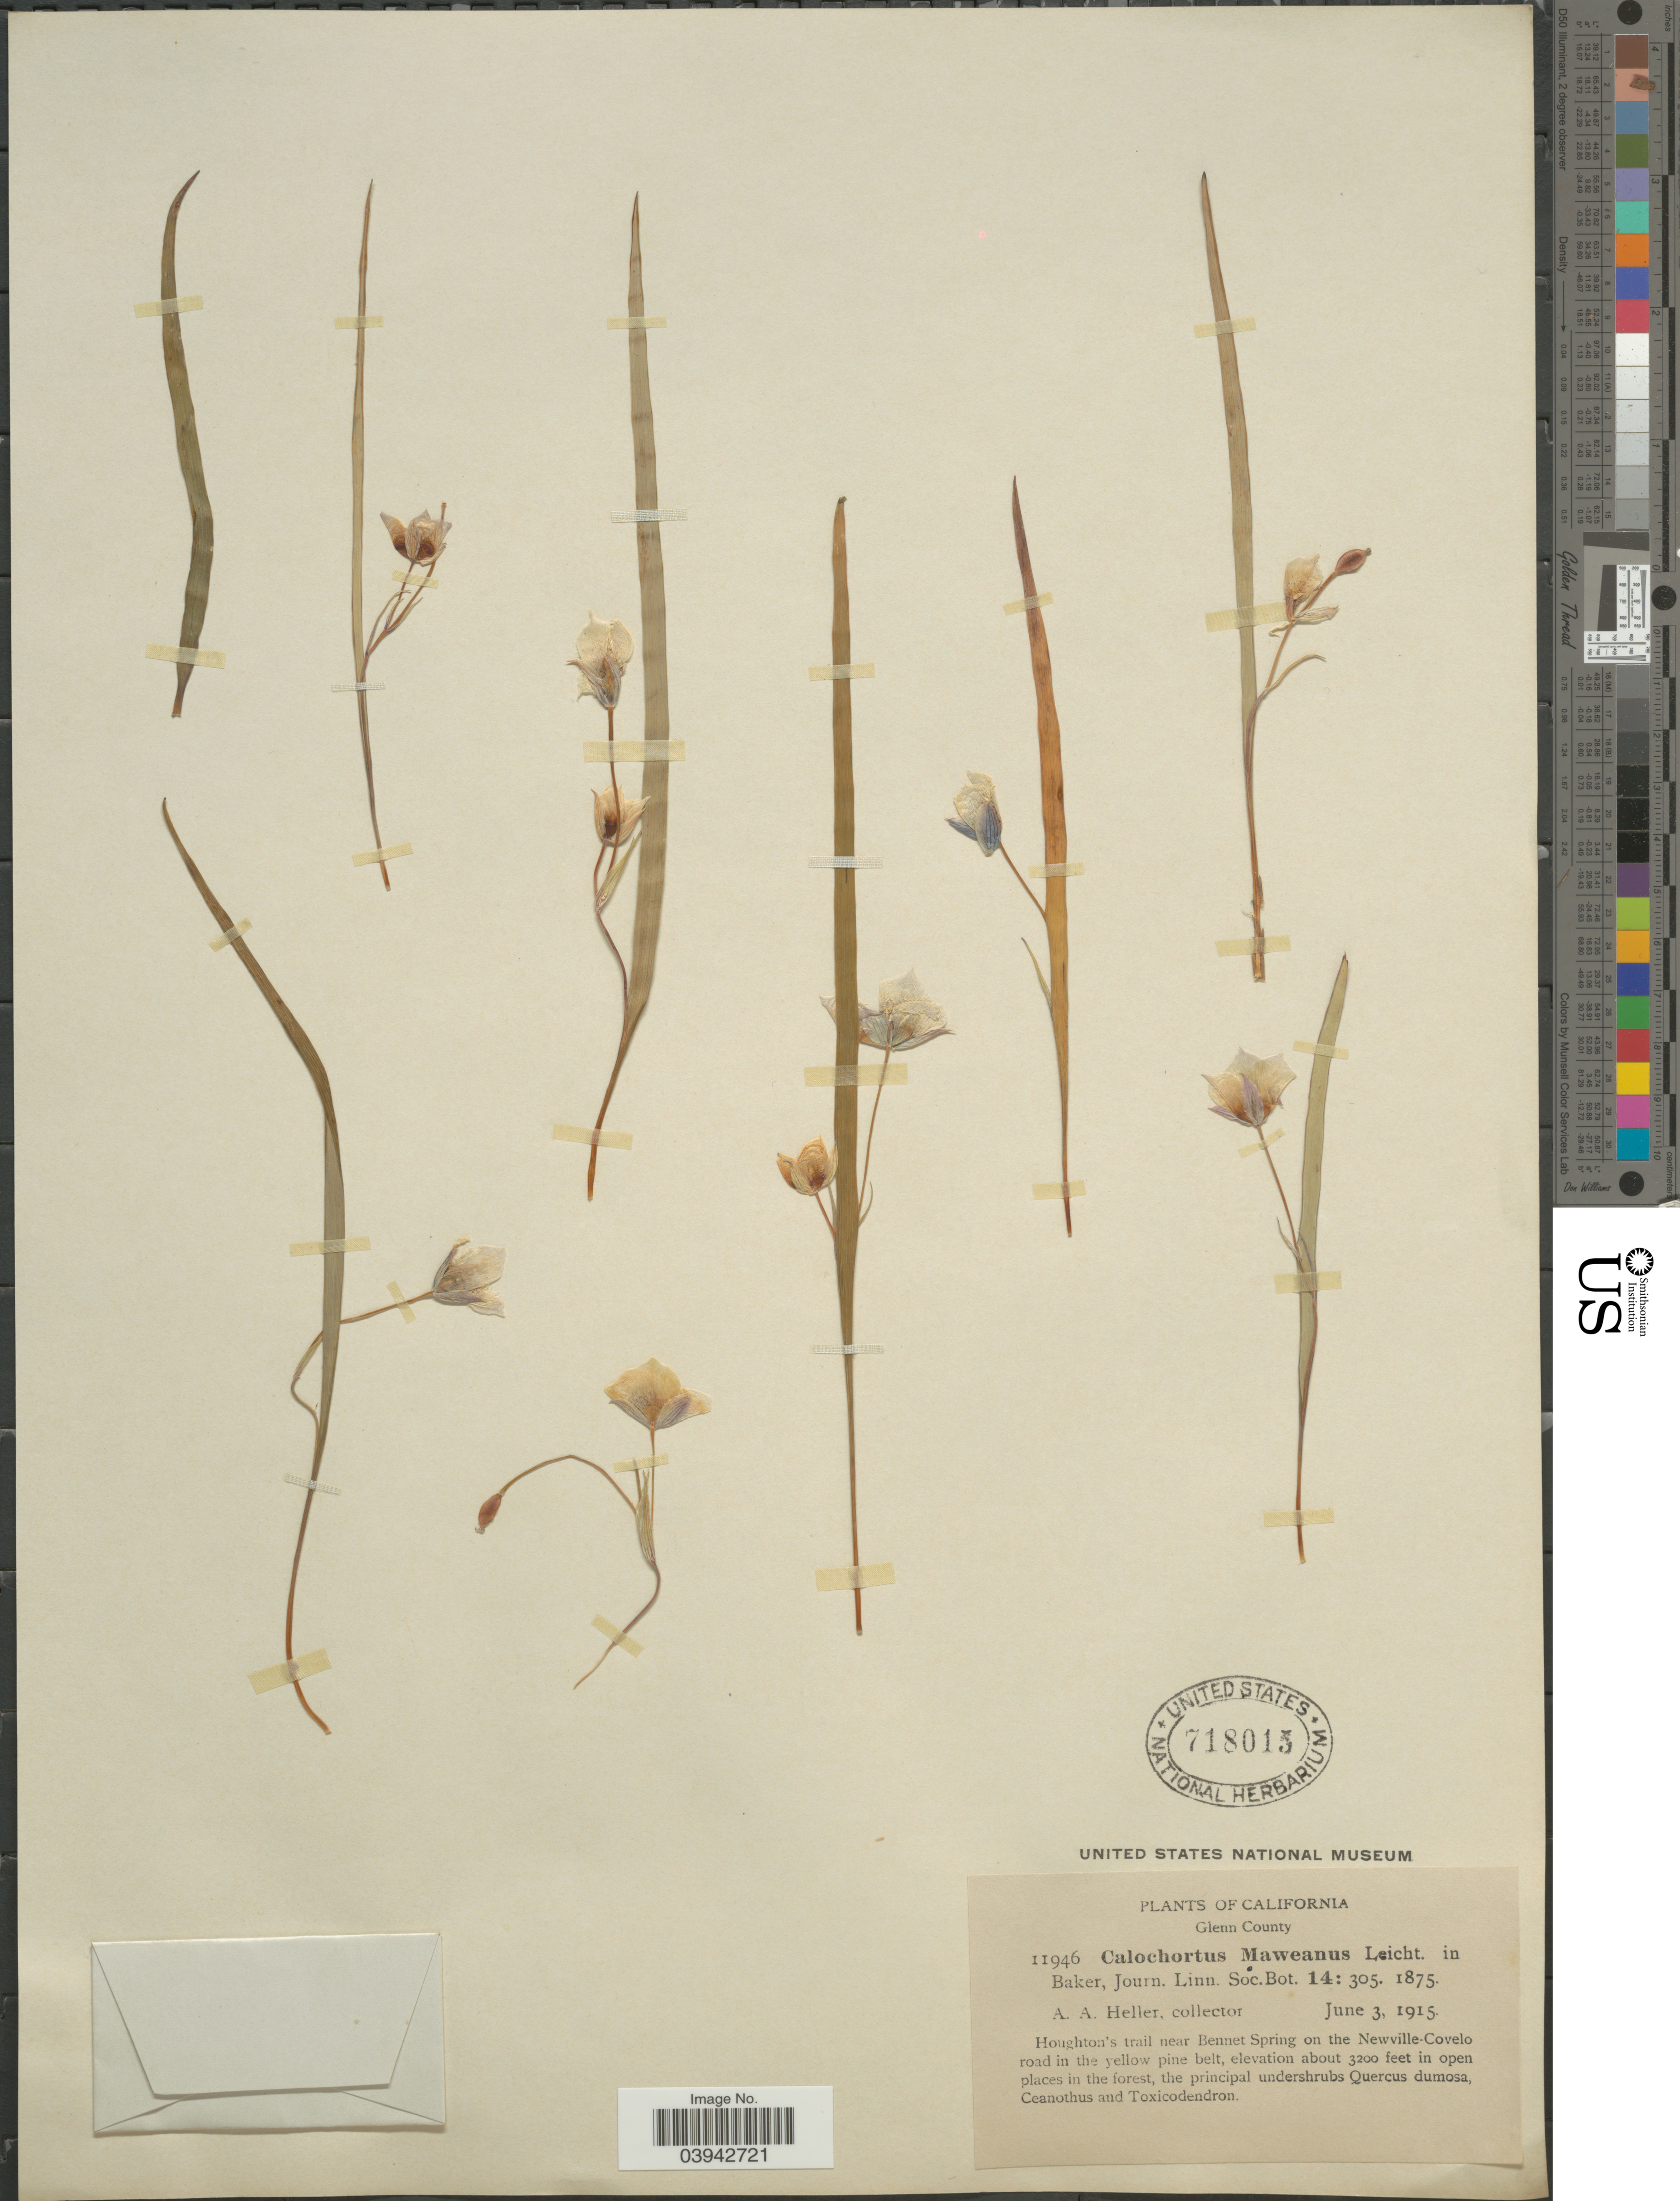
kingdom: Plantae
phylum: Tracheophyta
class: Liliopsida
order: Liliales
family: Liliaceae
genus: Calochortus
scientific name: Calochortus maweanus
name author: Leichtlin ex Baker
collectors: A. A. Heller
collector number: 11946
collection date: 1915-06-03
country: United States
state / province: California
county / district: Glenn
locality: Glenn County. Houghton's trail near Bennet Spring on the Newville-Covelo road in the yellow pine belt.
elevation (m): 975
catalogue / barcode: US 718015